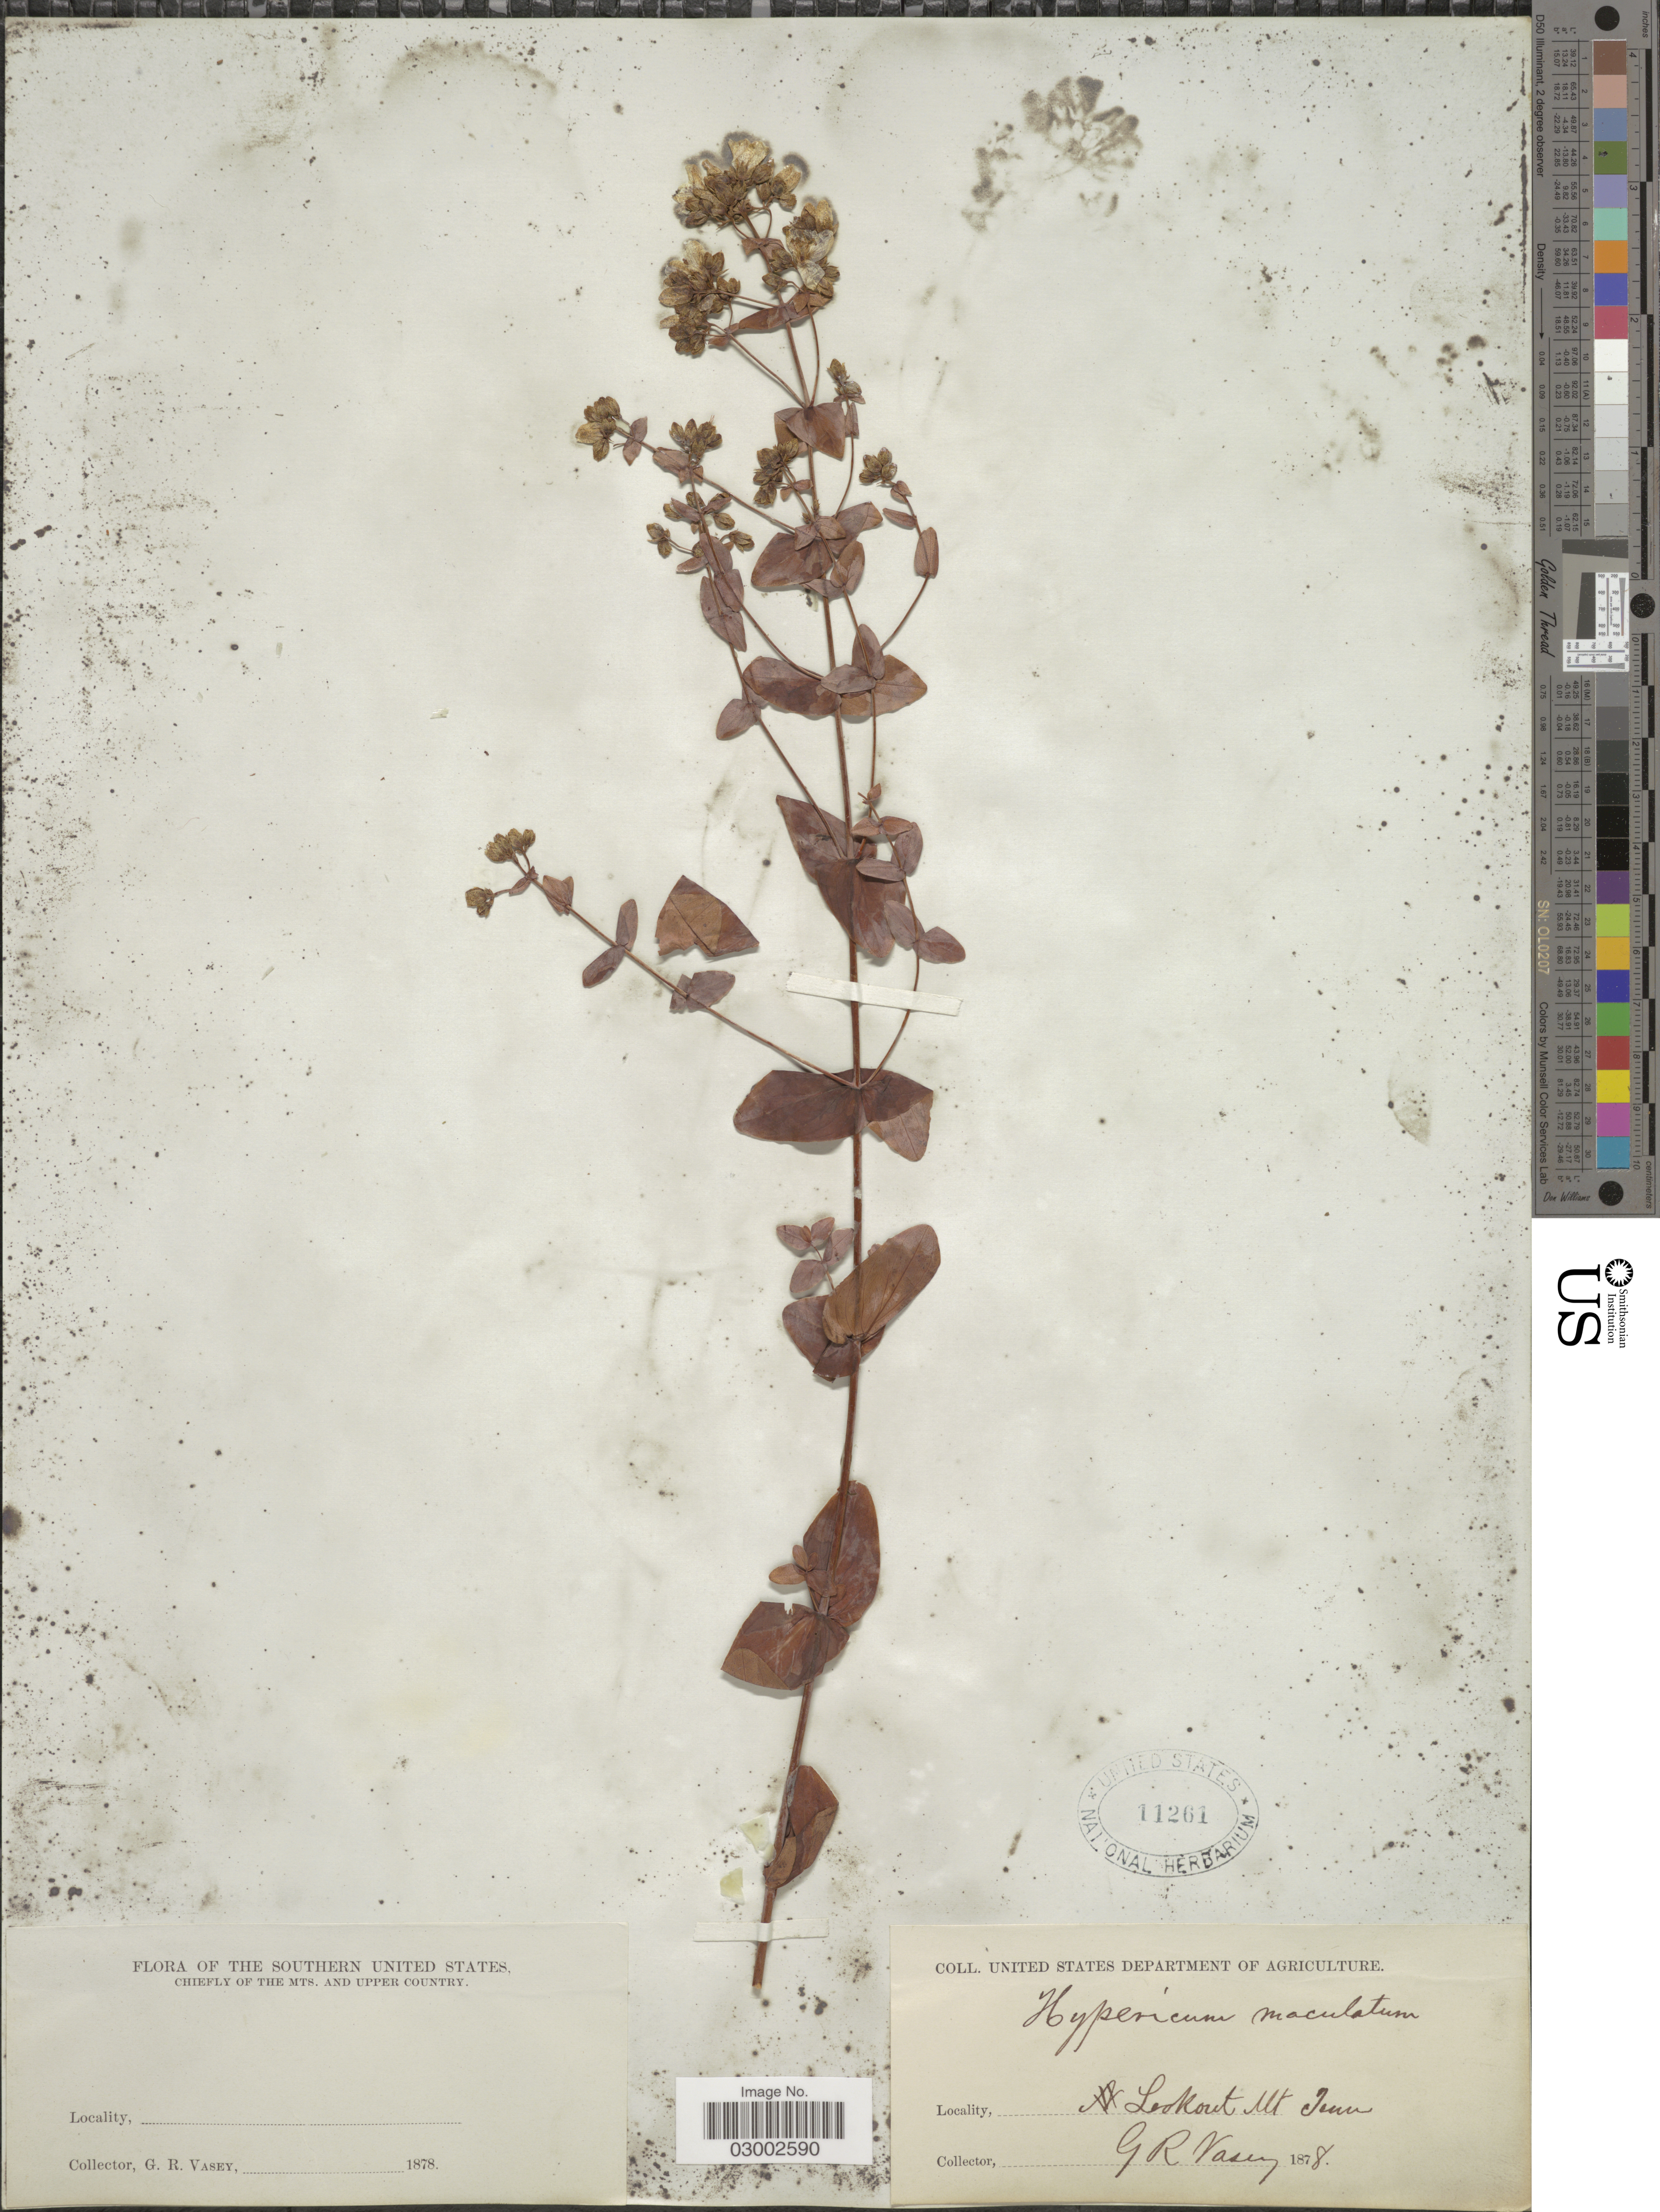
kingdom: Plantae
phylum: Tracheophyta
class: Magnoliopsida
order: Malpighiales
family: Hypericaceae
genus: Hypericum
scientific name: Hypericum punctatum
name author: Lam.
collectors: G. R. Vasey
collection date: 1878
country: United States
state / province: Tennessee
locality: Southern United States. Chiefly of the mts. and upper country. Lookout Mt. Tenn.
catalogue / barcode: US 11261